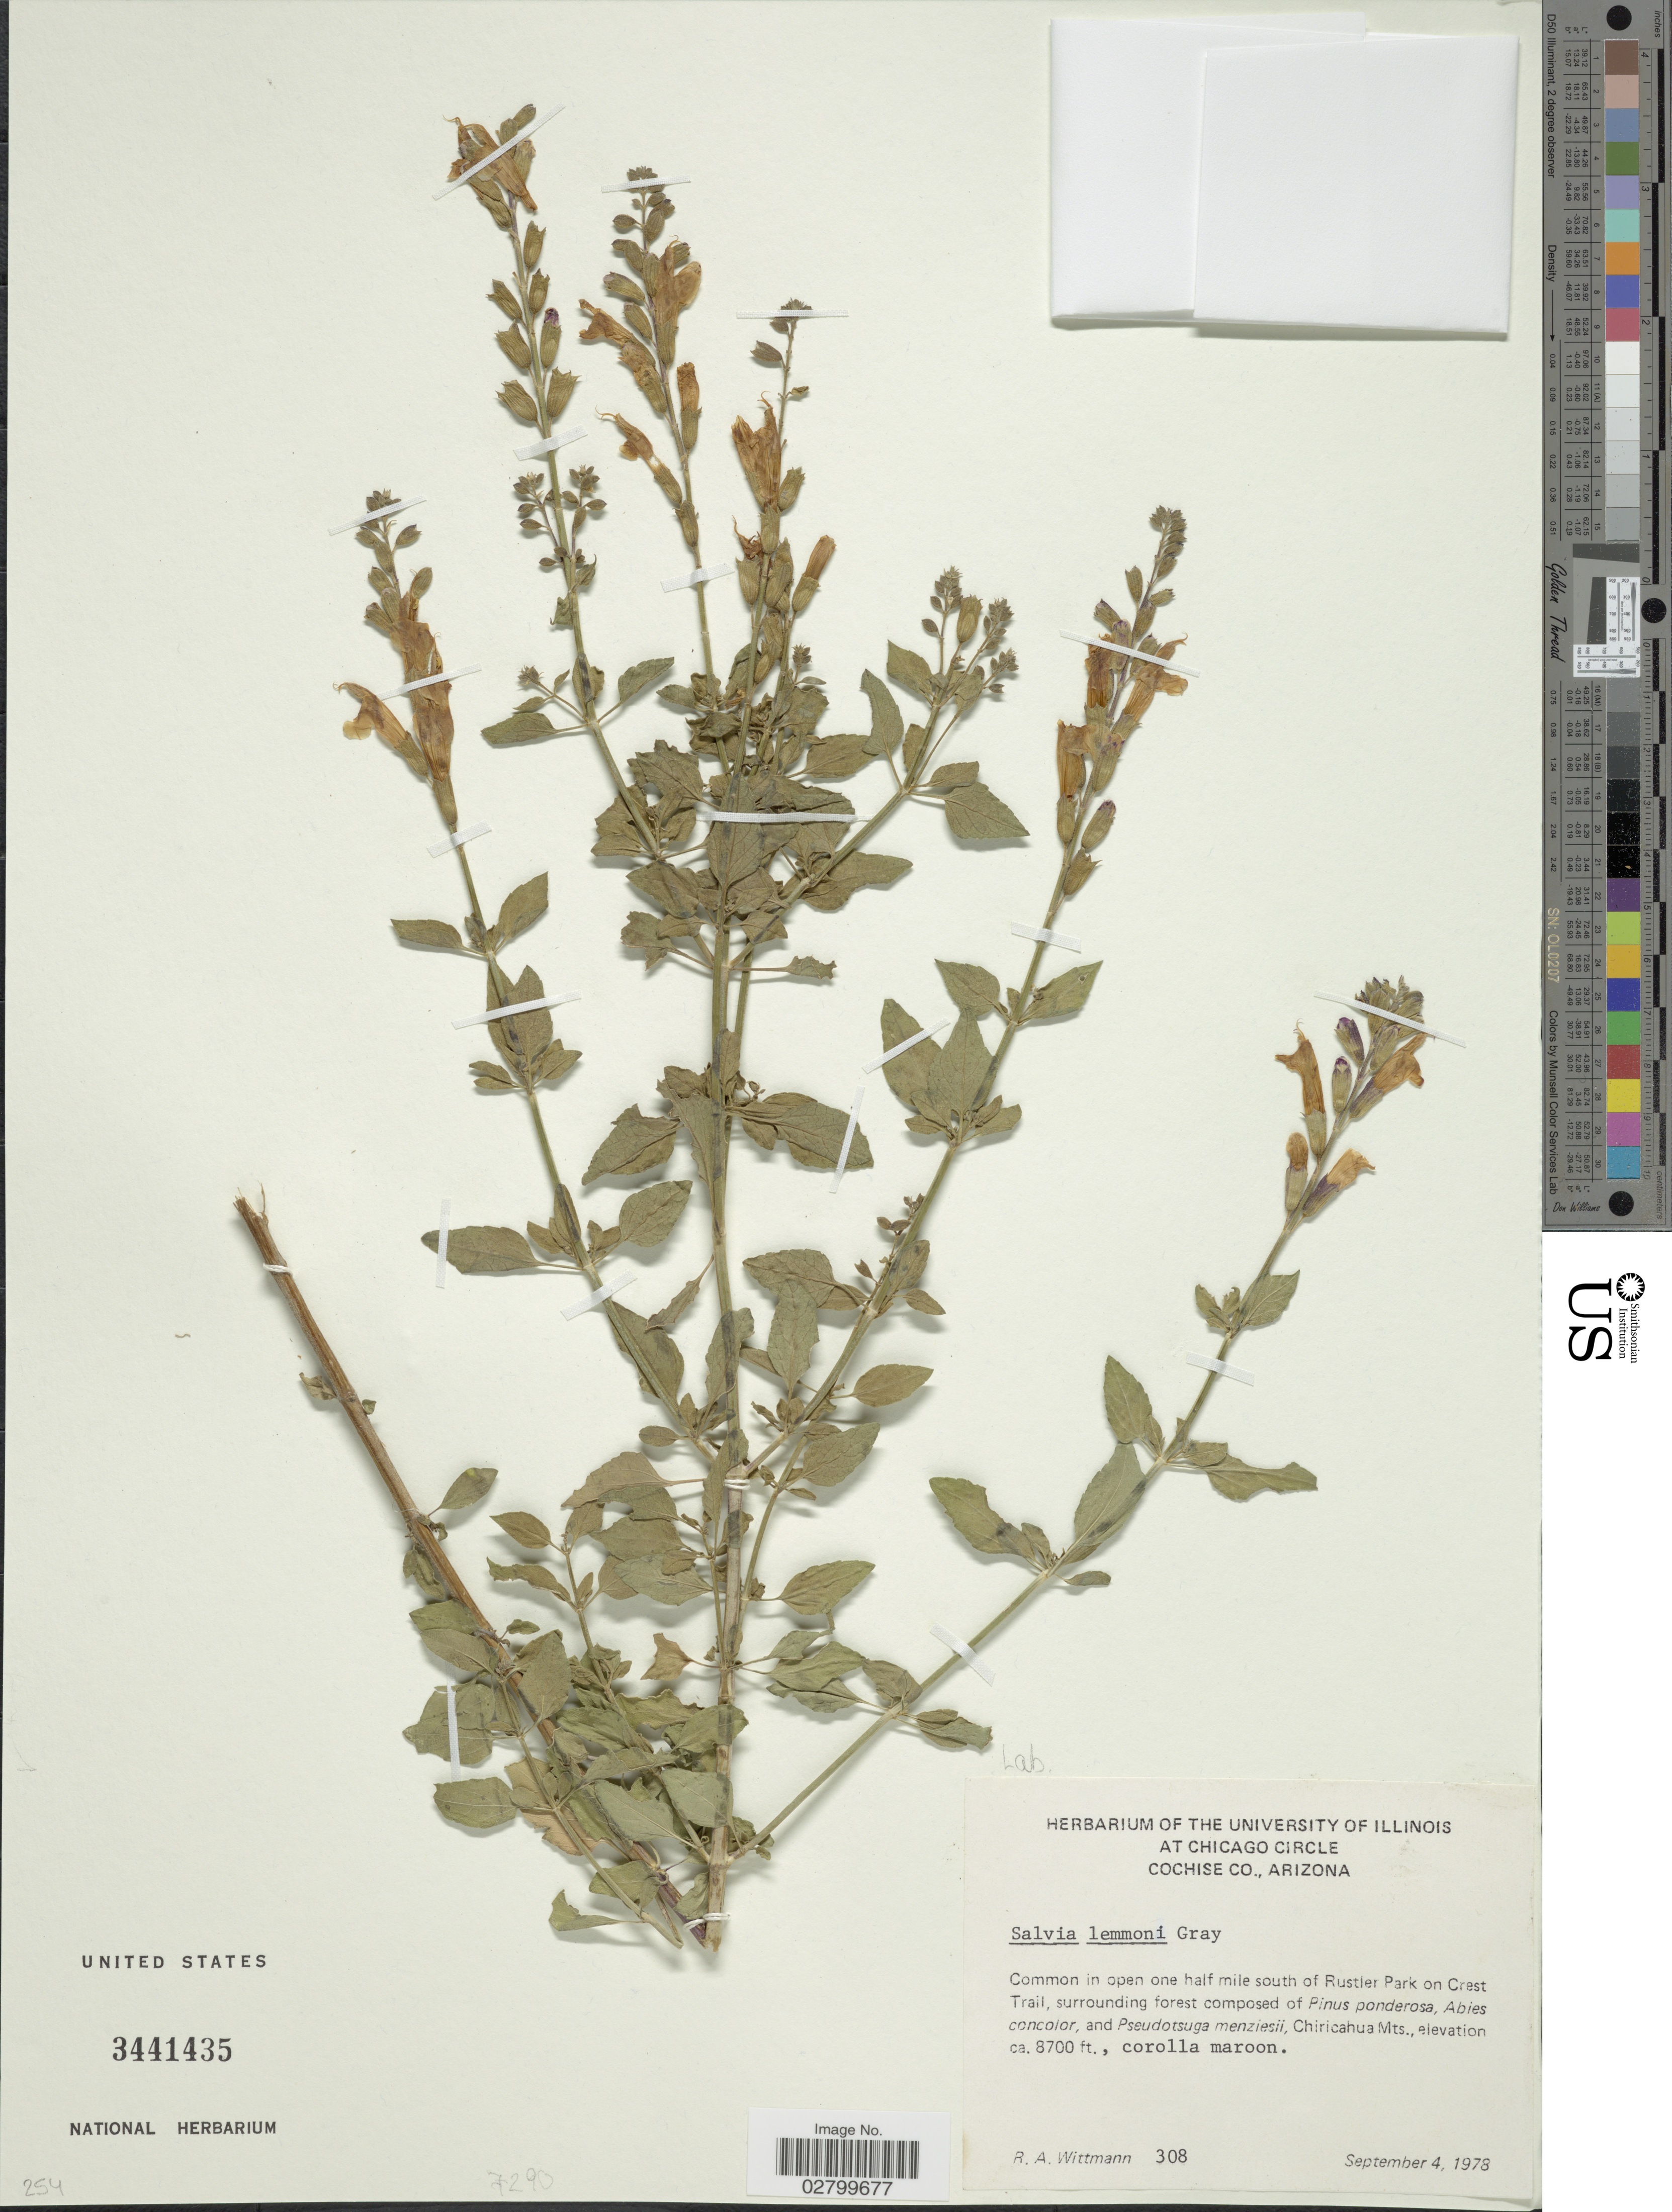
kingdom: Plantae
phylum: Tracheophyta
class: Magnoliopsida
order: Lamiales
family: Lamiaceae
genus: Salvia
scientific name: Salvia lemmonii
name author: A. Gray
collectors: R. Wittmann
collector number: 308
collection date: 1978-09-04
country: United States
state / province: Arizona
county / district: Cochise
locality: Cochise Co., Arizona. Common in open one half mile south of Rustler Park on Crest Trail. Chiricahua Mts.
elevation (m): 2652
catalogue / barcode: US 3441435